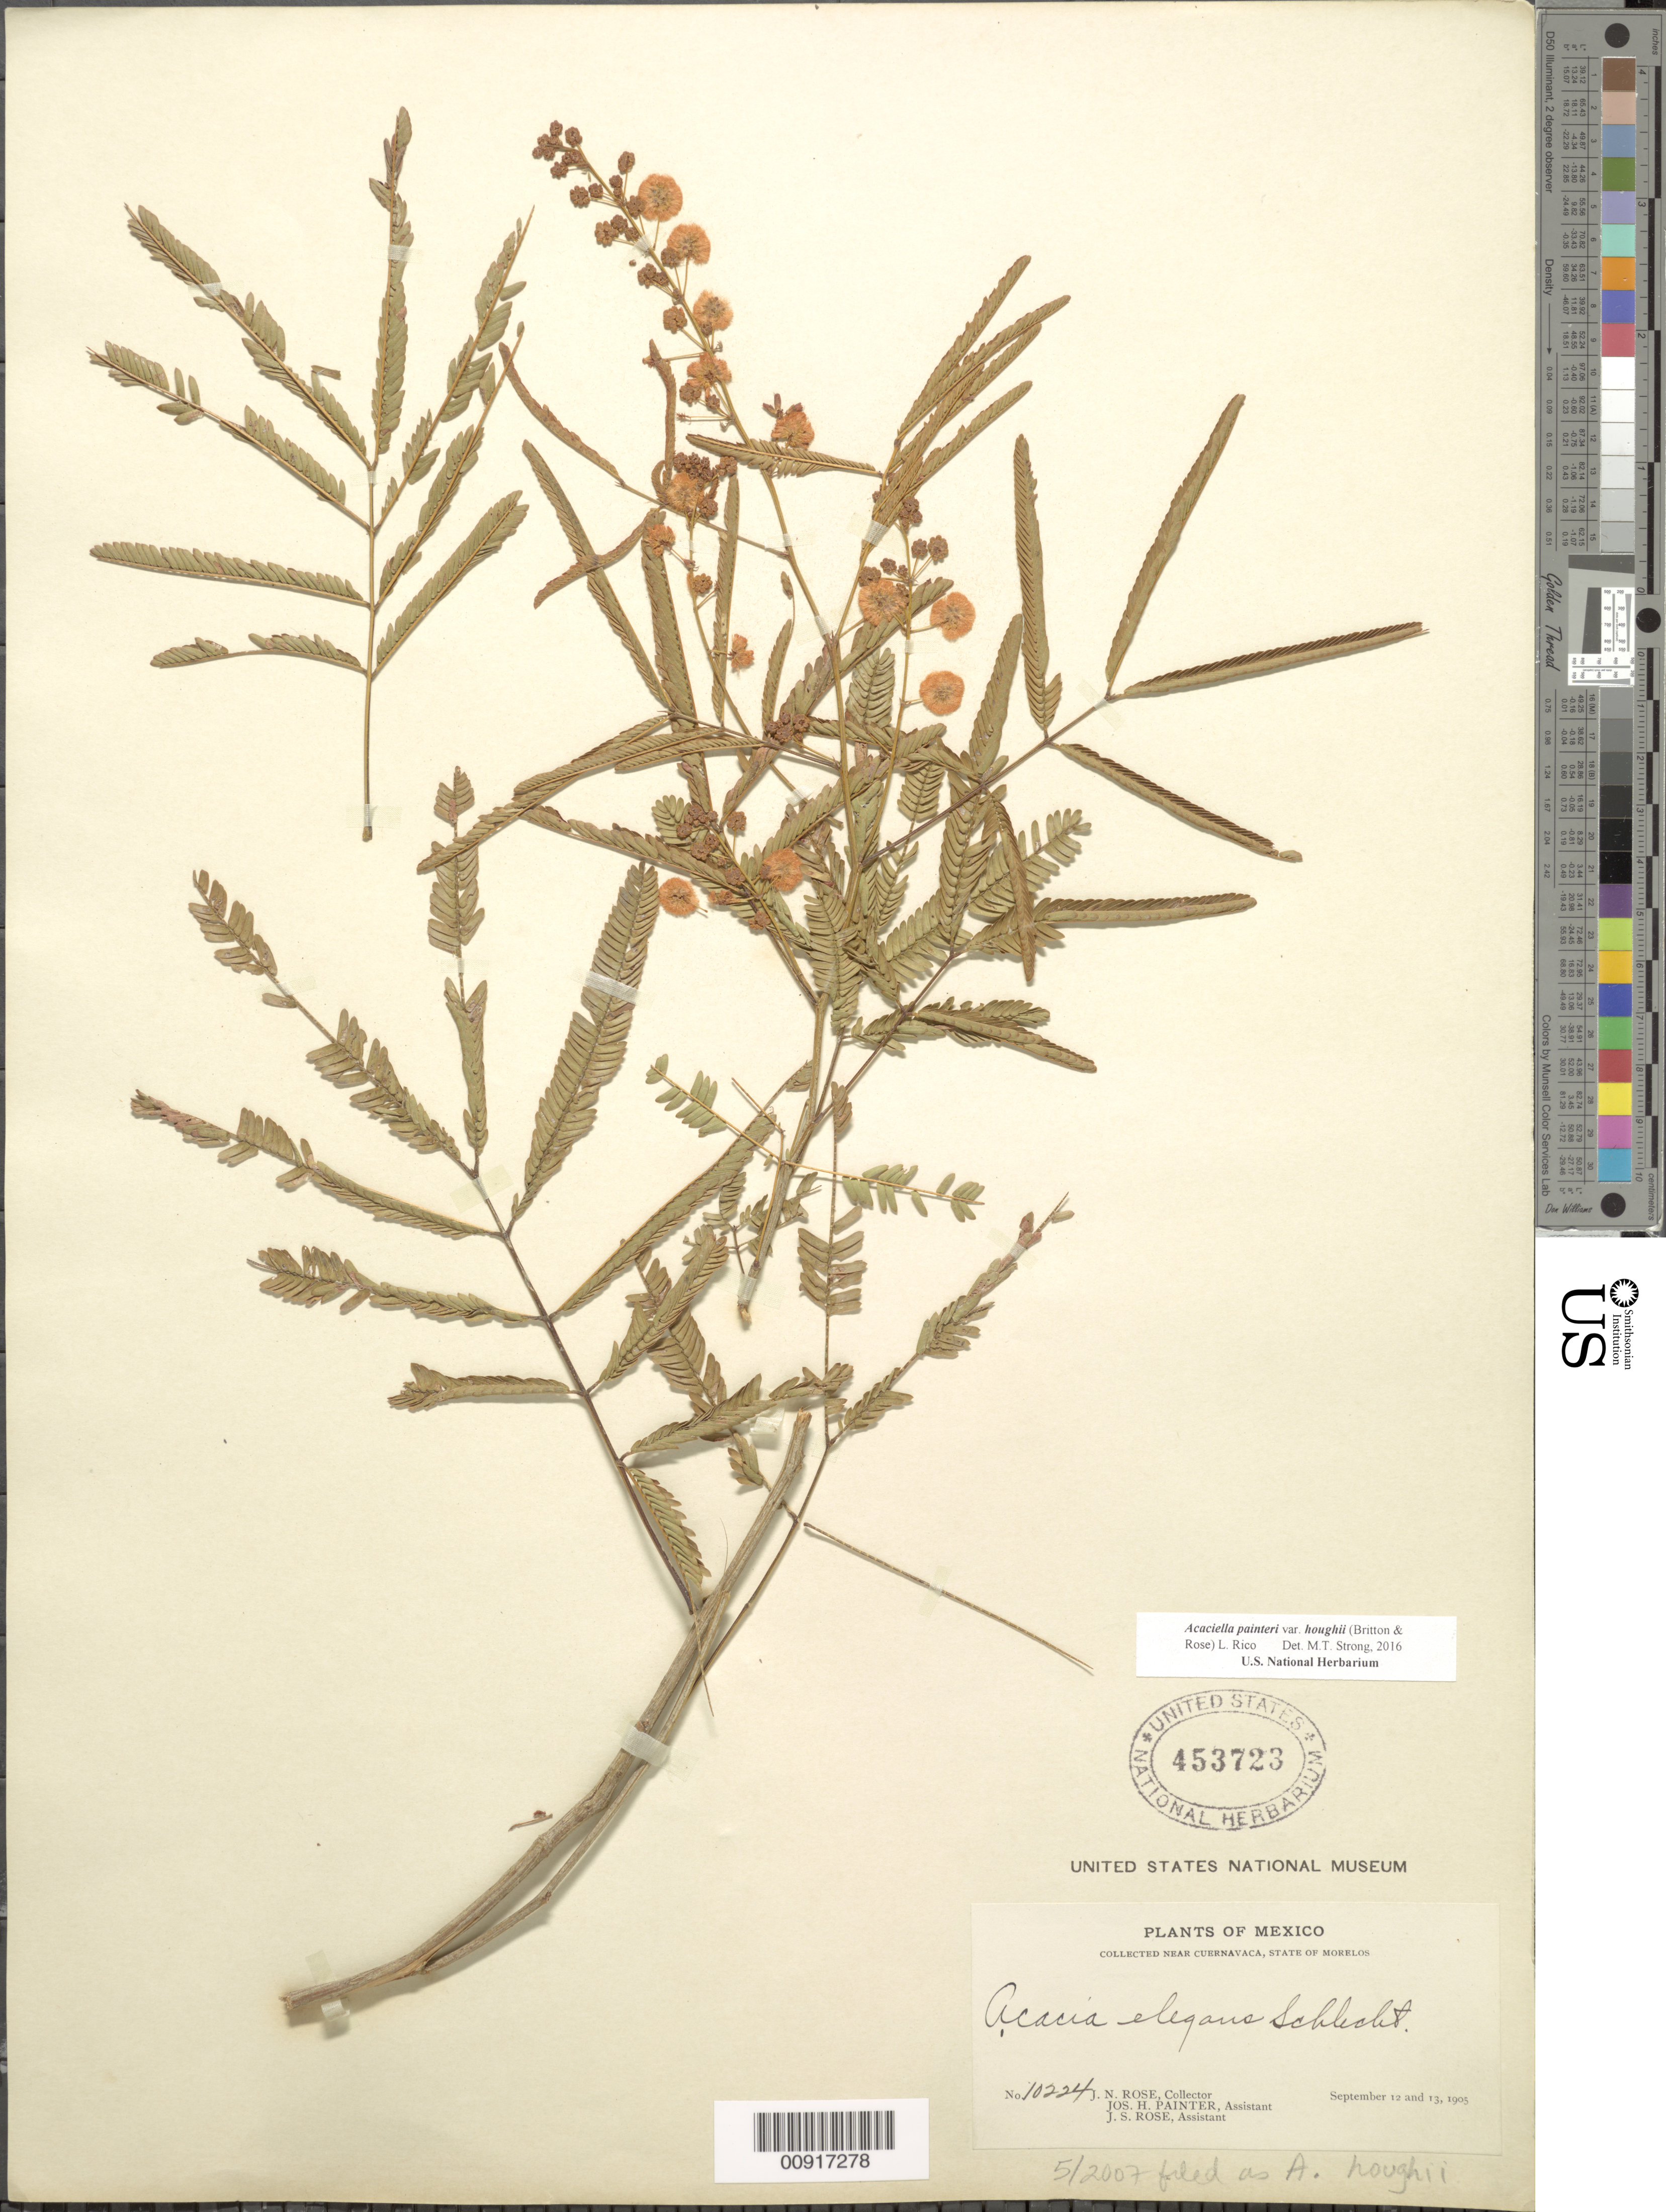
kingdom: Plantae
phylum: Tracheophyta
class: Magnoliopsida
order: Fabales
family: Fabaceae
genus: Acaciella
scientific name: Acaciella painteri var. houghii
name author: (Britton & Rose) L. Rico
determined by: Strong, M. T., (US), Smithsonian Institution - National Museum of Natural History (UNITED STATES)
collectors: J. N. Rose, J. H. Painter & J. S. Rose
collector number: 10224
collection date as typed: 12 Sep 1905 to 13 Sep 1905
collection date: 1905-09-12/1905-09-13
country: Mexico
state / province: Morelos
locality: Near Cuernavaca, State of Morelos.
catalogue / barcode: US 453723